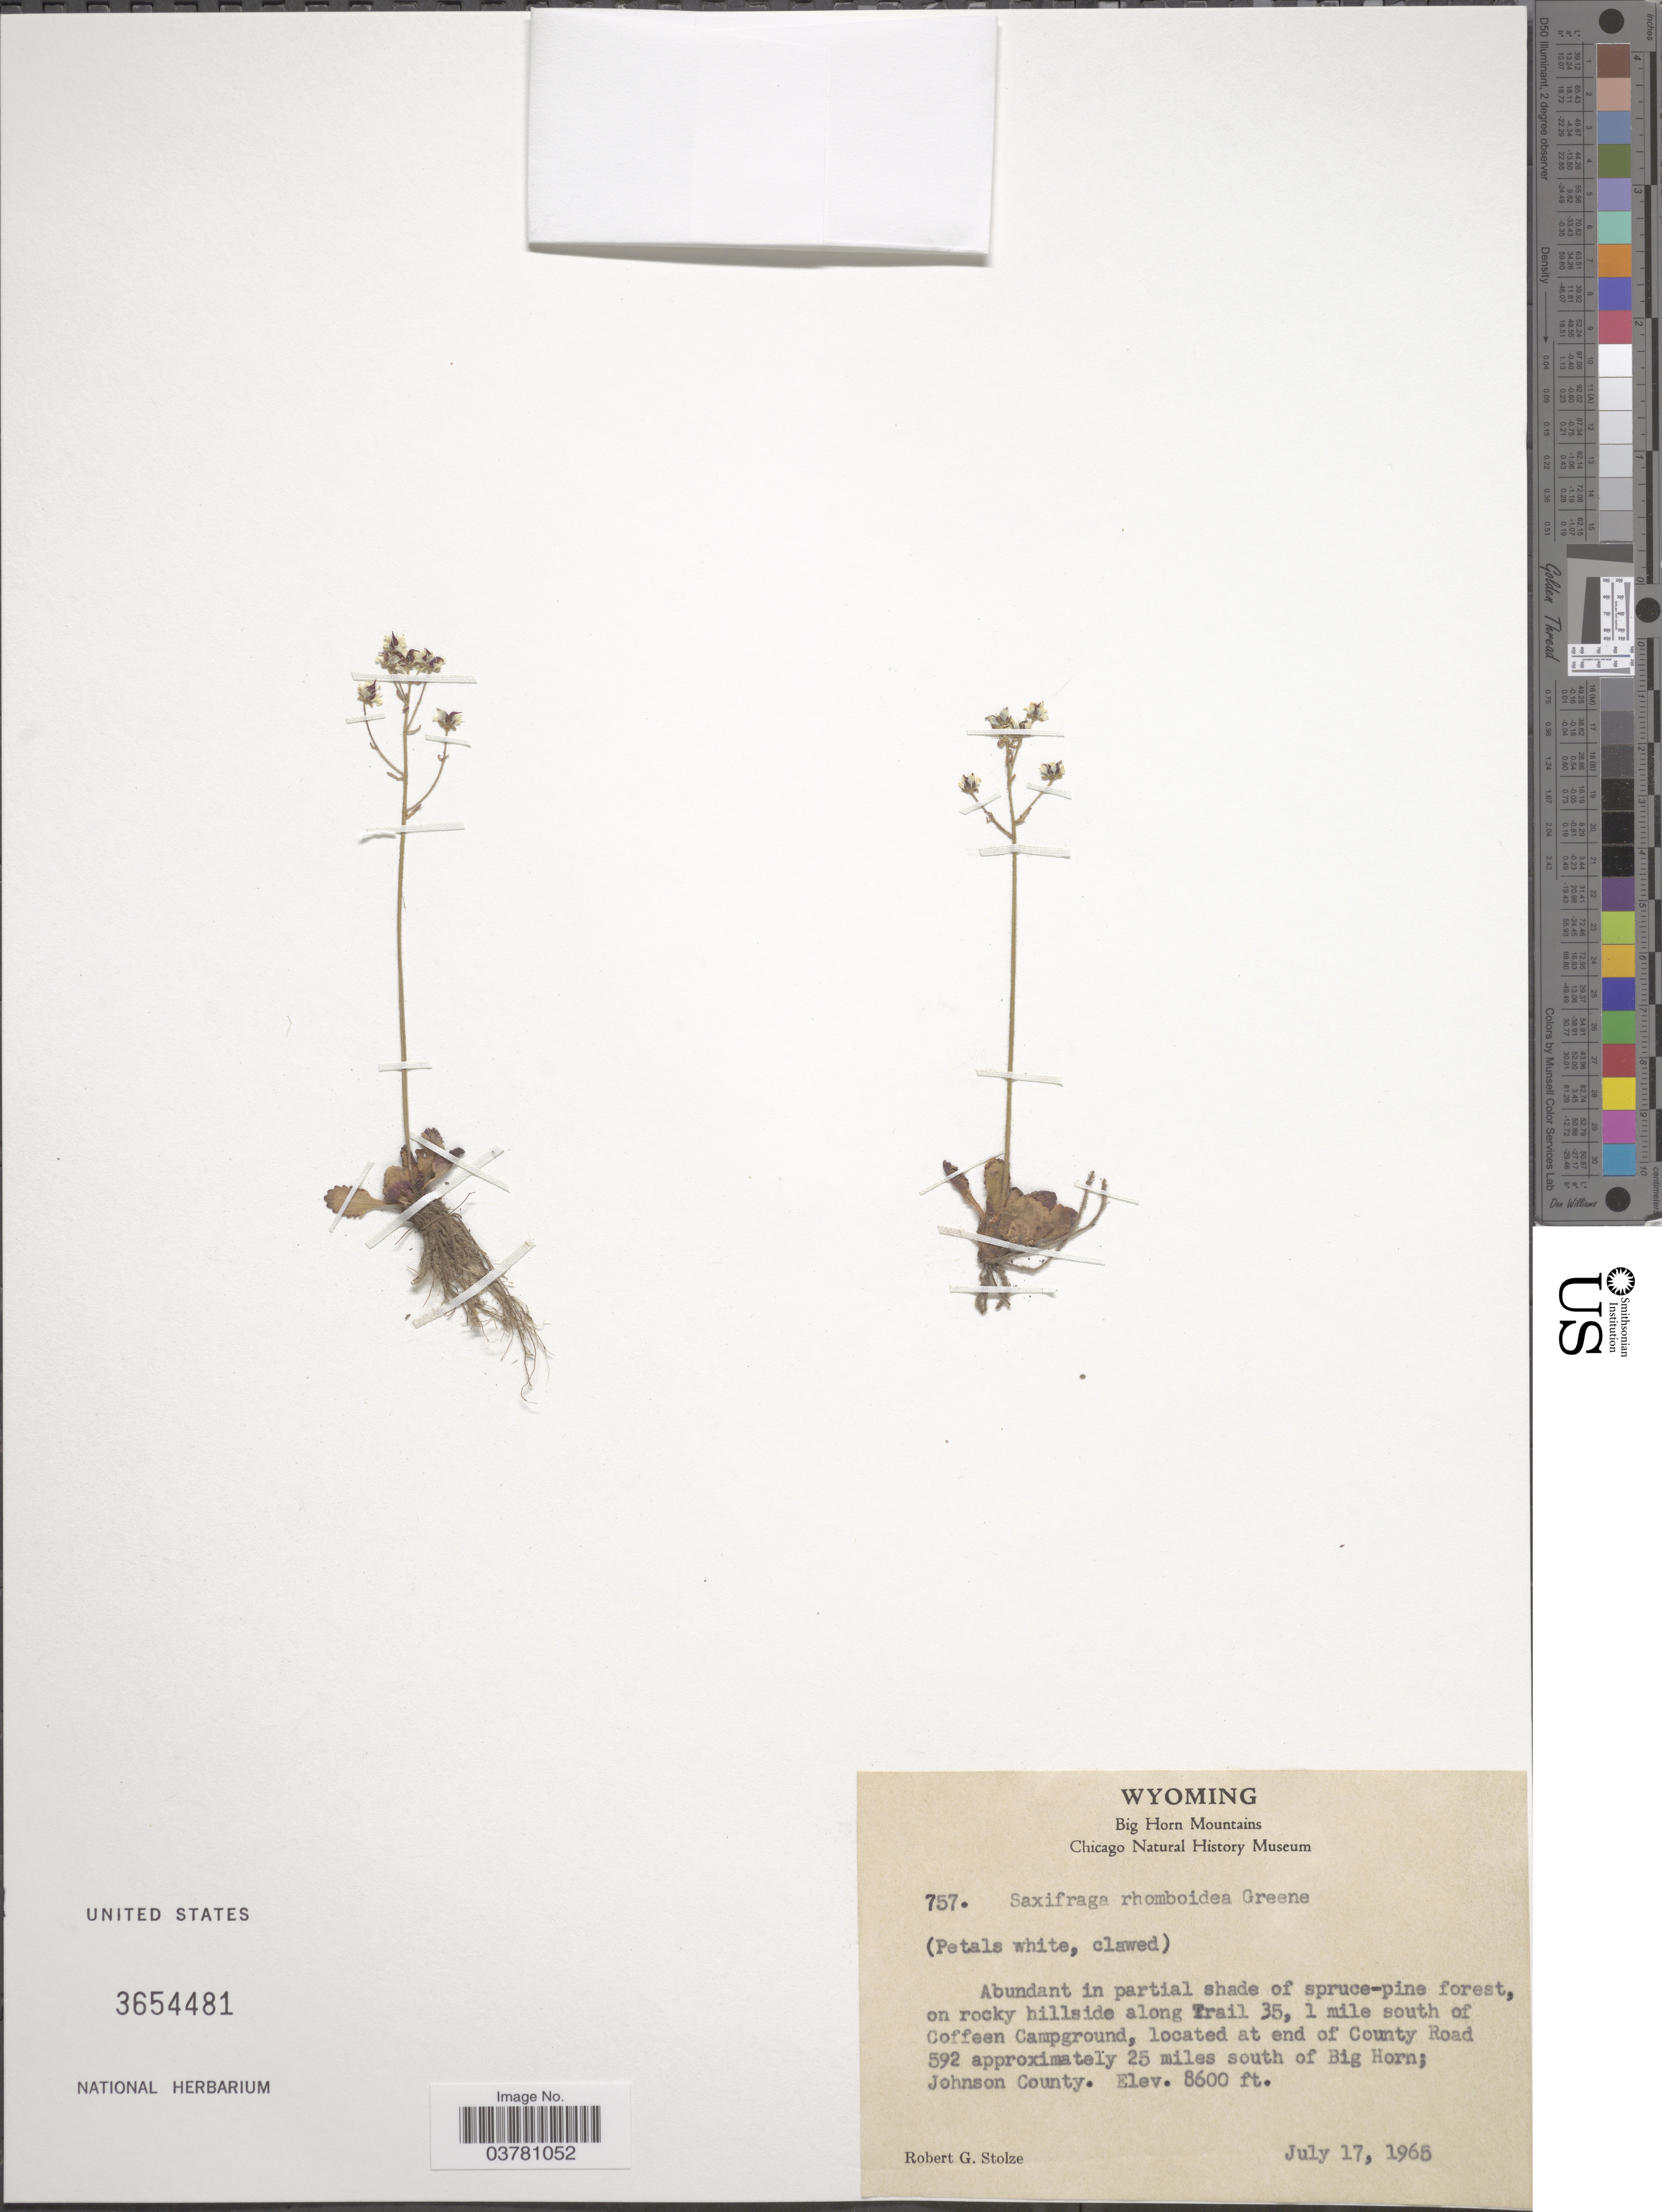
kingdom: Plantae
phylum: Tracheophyta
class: Magnoliopsida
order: Saxifragales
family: Saxifragaceae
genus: Micranthes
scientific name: Micranthes rhomboidea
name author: (Greene) Small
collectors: R. G. Stolze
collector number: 757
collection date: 1965-07-17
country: United States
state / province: Wyoming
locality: Big Horn Mountains. On rocky hillside along Trail 35, 1 mile south of Coffeen Campground, located at end of County Road 592 approximately 25 miles south of Big Horn; Johnson County.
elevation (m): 2621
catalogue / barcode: US 3654481